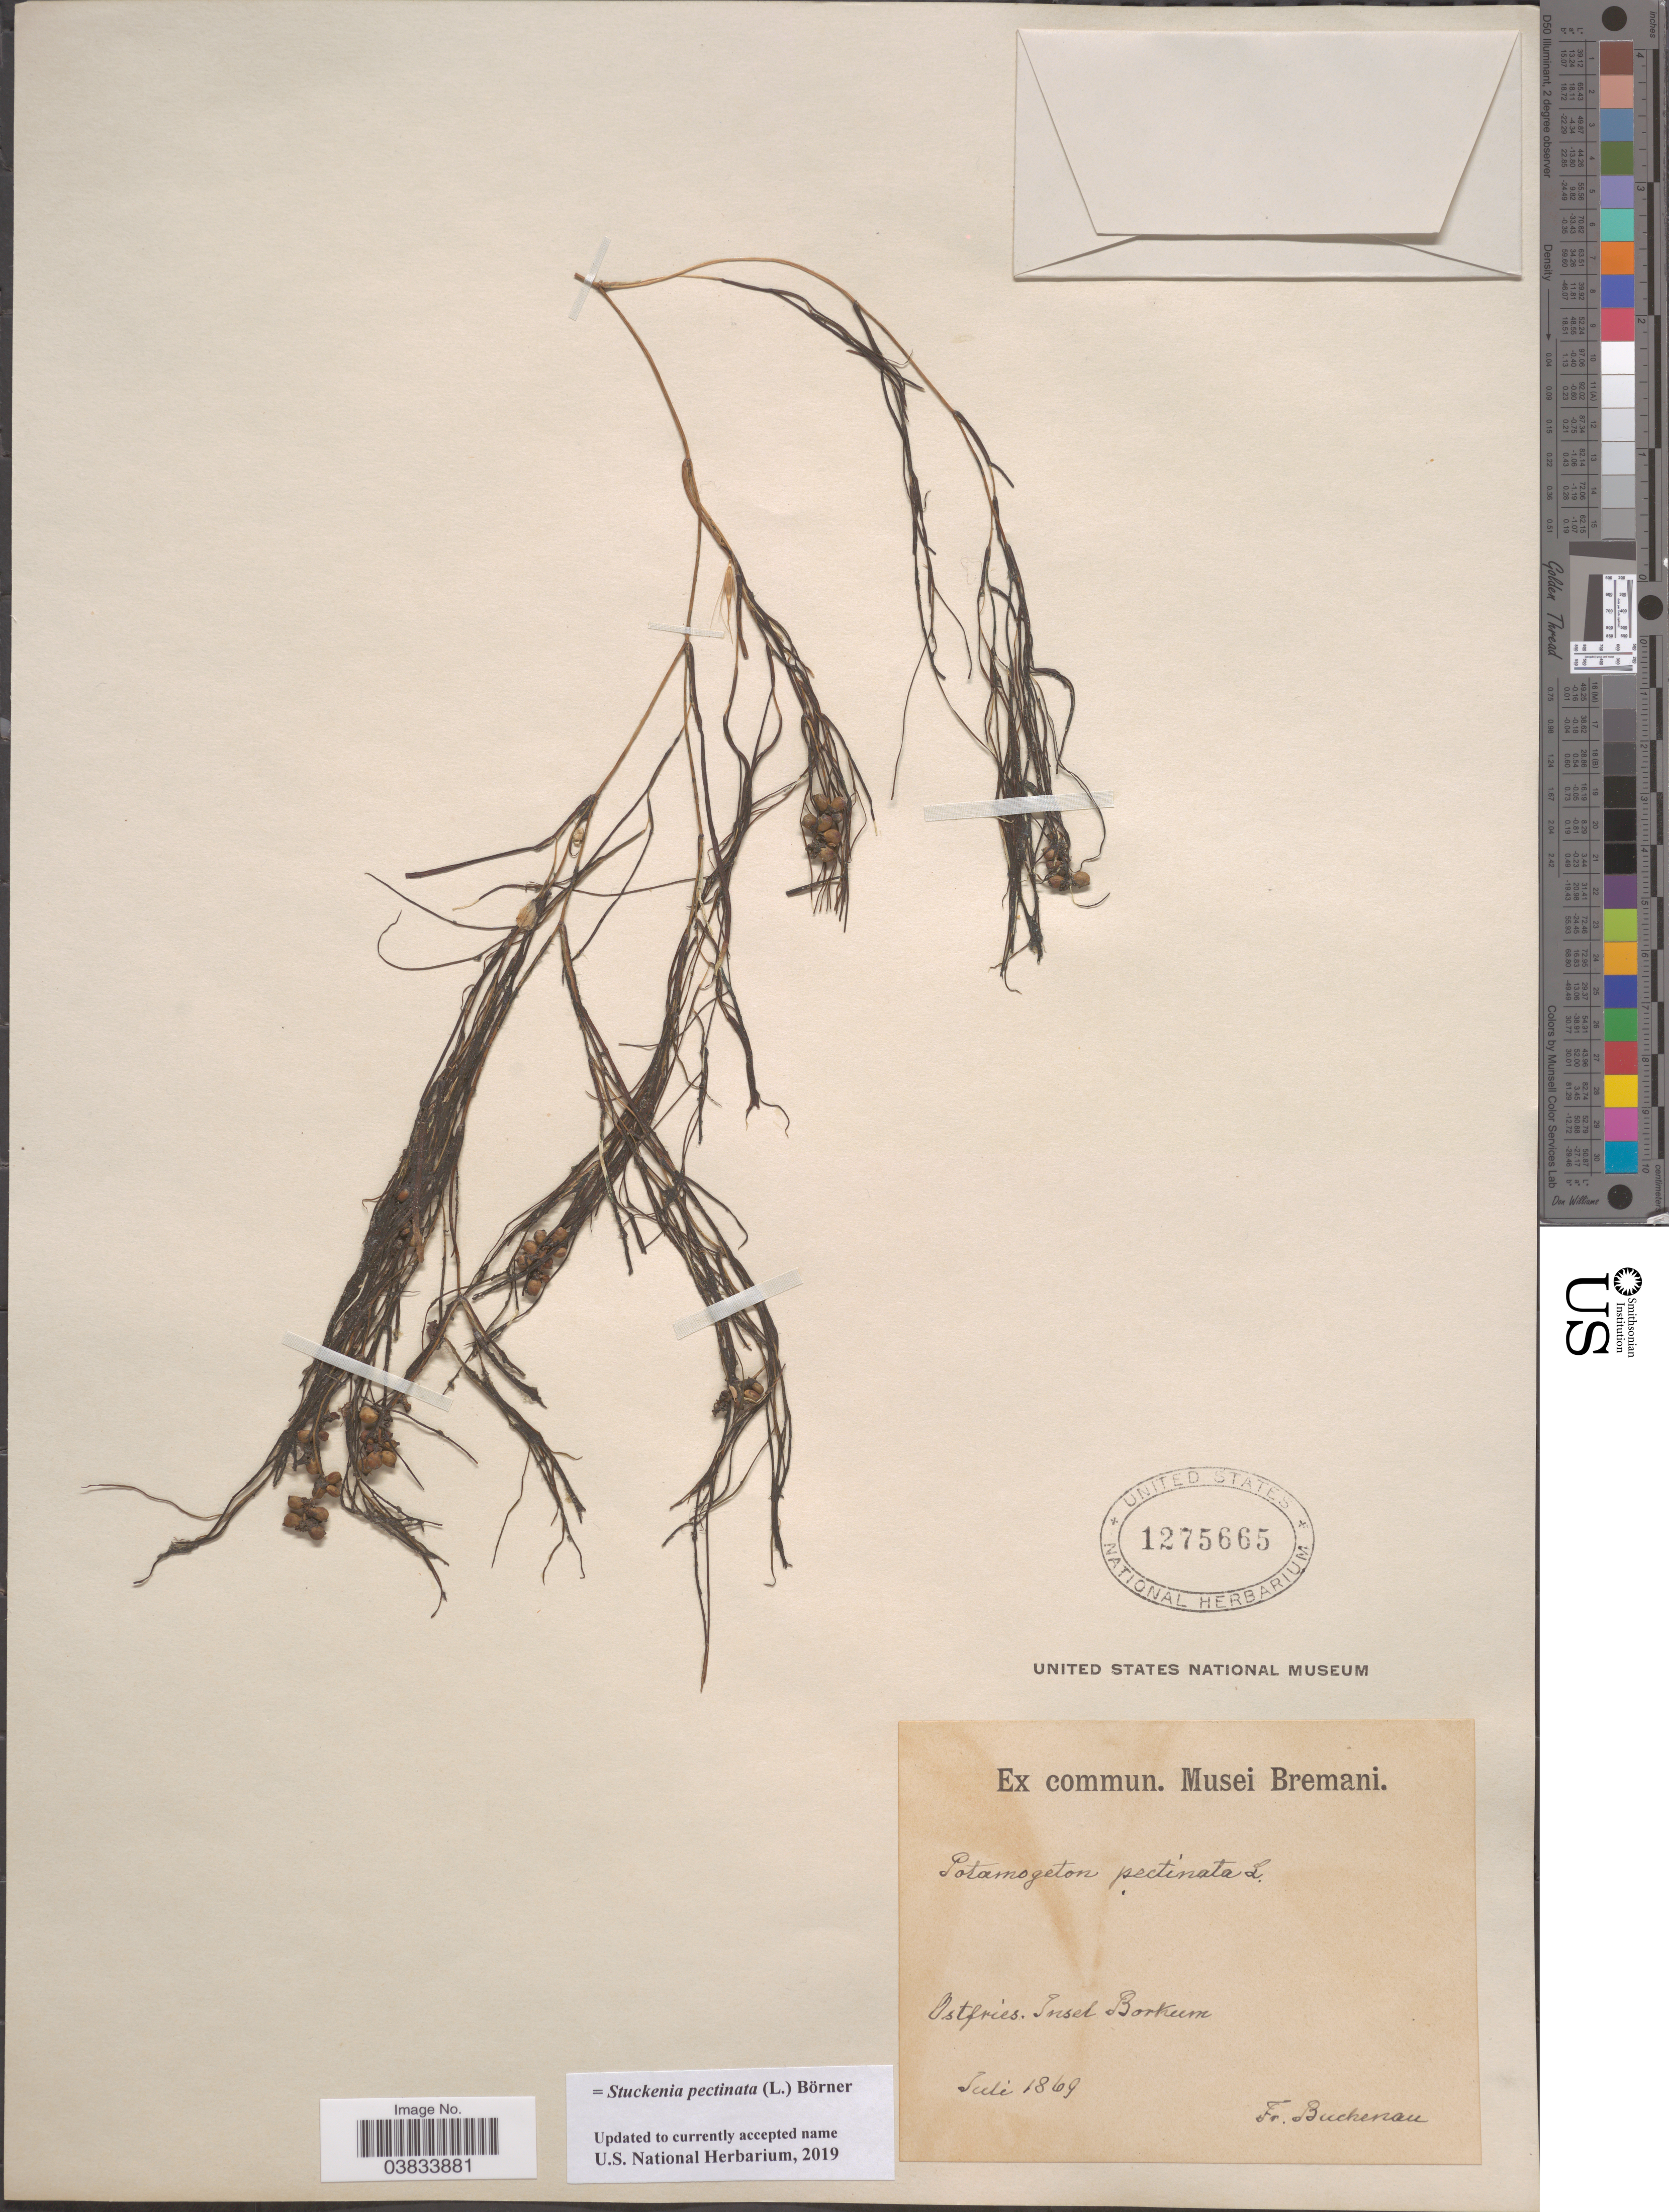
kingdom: Plantae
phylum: Tracheophyta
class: Liliopsida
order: Alismatales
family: Potamogetonaceae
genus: Stuckenia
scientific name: Stuckenia pectinata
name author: (L.) Börner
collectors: F. Buchenau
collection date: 1869-07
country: Germany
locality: Ostfries. Insel Borkum.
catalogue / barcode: US 1275665